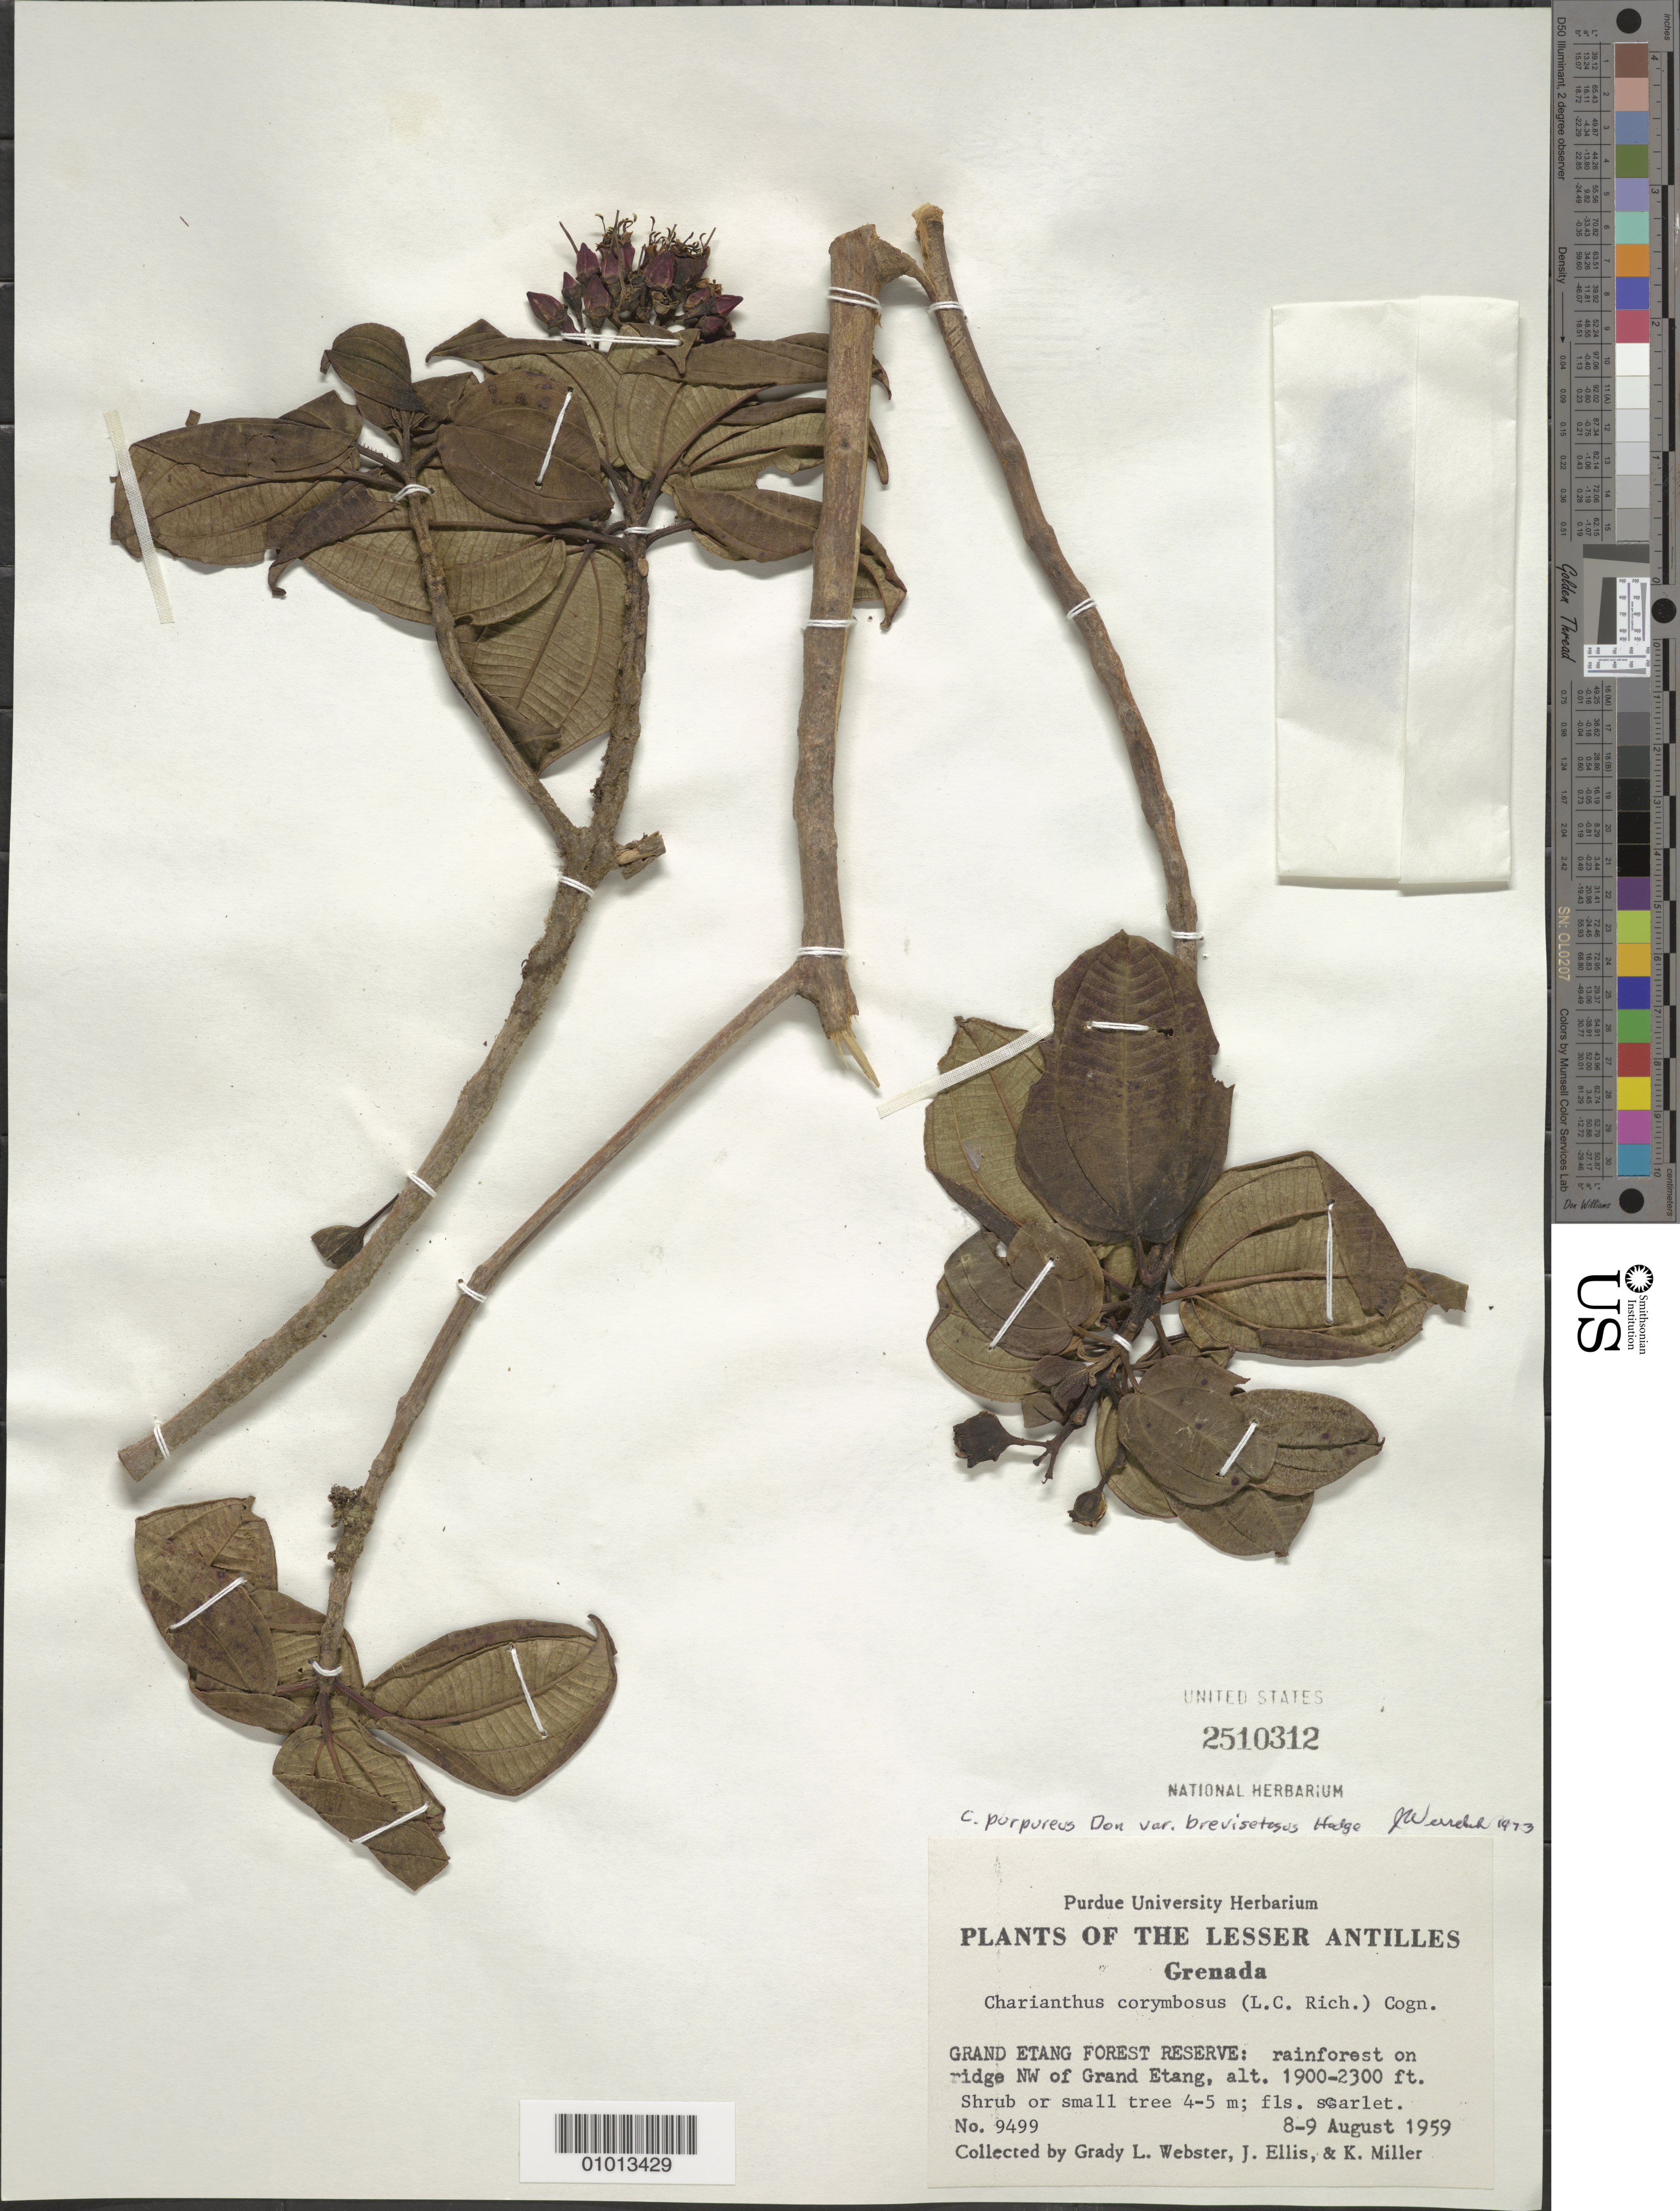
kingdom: Plantae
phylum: Tracheophyta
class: Magnoliopsida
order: Myrtales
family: Melastomataceae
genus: Charianthus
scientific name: Charianthus grenadensis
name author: Penneys & Judd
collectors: G. L. Webster, J. Ellis & K. Miller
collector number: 9499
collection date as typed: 08 Aug 1959 to 09 Aug 1959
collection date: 1959-08-08/1959-08-09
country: Grenada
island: Grenada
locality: Grand Etang Forest Reserve, ridge NW of Grand Etang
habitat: Rainforest on ridge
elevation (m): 579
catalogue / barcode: US 2510312